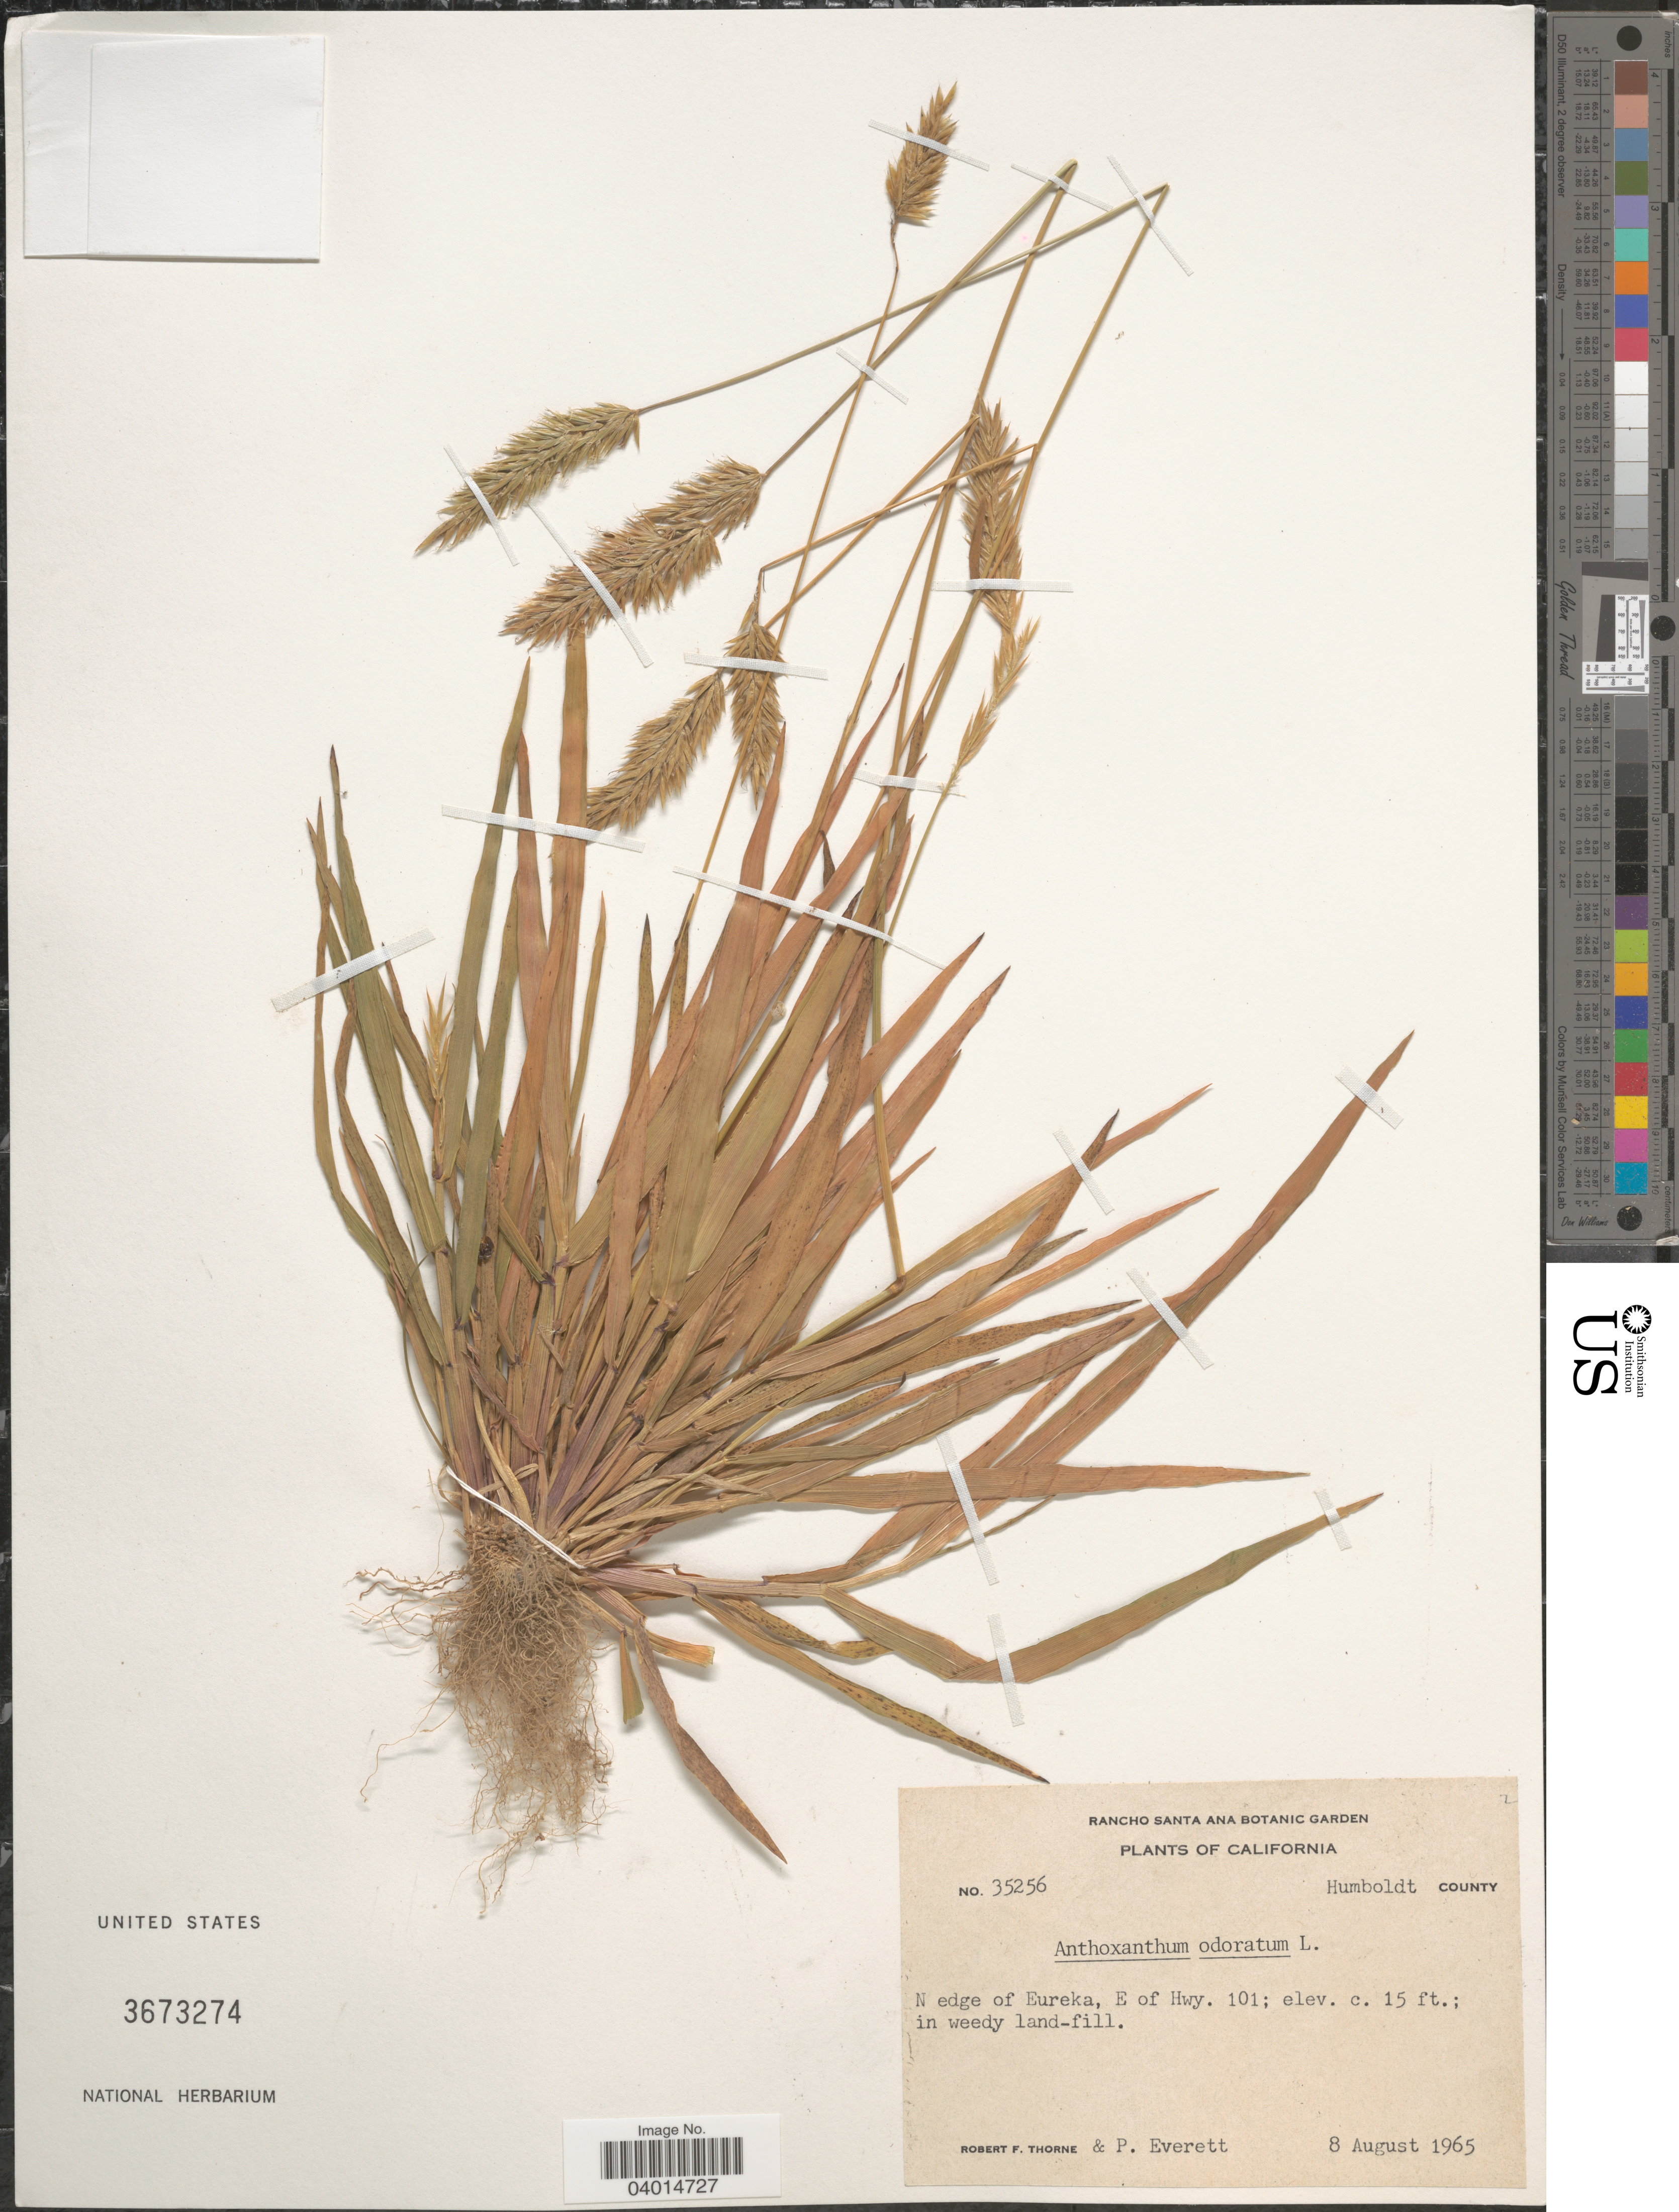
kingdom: Plantae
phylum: Tracheophyta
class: Liliopsida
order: Poales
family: Poaceae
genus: Anthoxanthum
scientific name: Anthoxanthum odoratum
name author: L.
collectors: R. F. Thorne & P. Everett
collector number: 35256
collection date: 1965-08-08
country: United States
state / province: California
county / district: Humboldt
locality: Humboldt County. N edge of Eureka, E of Hwy. 101.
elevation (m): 5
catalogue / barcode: US 3673274